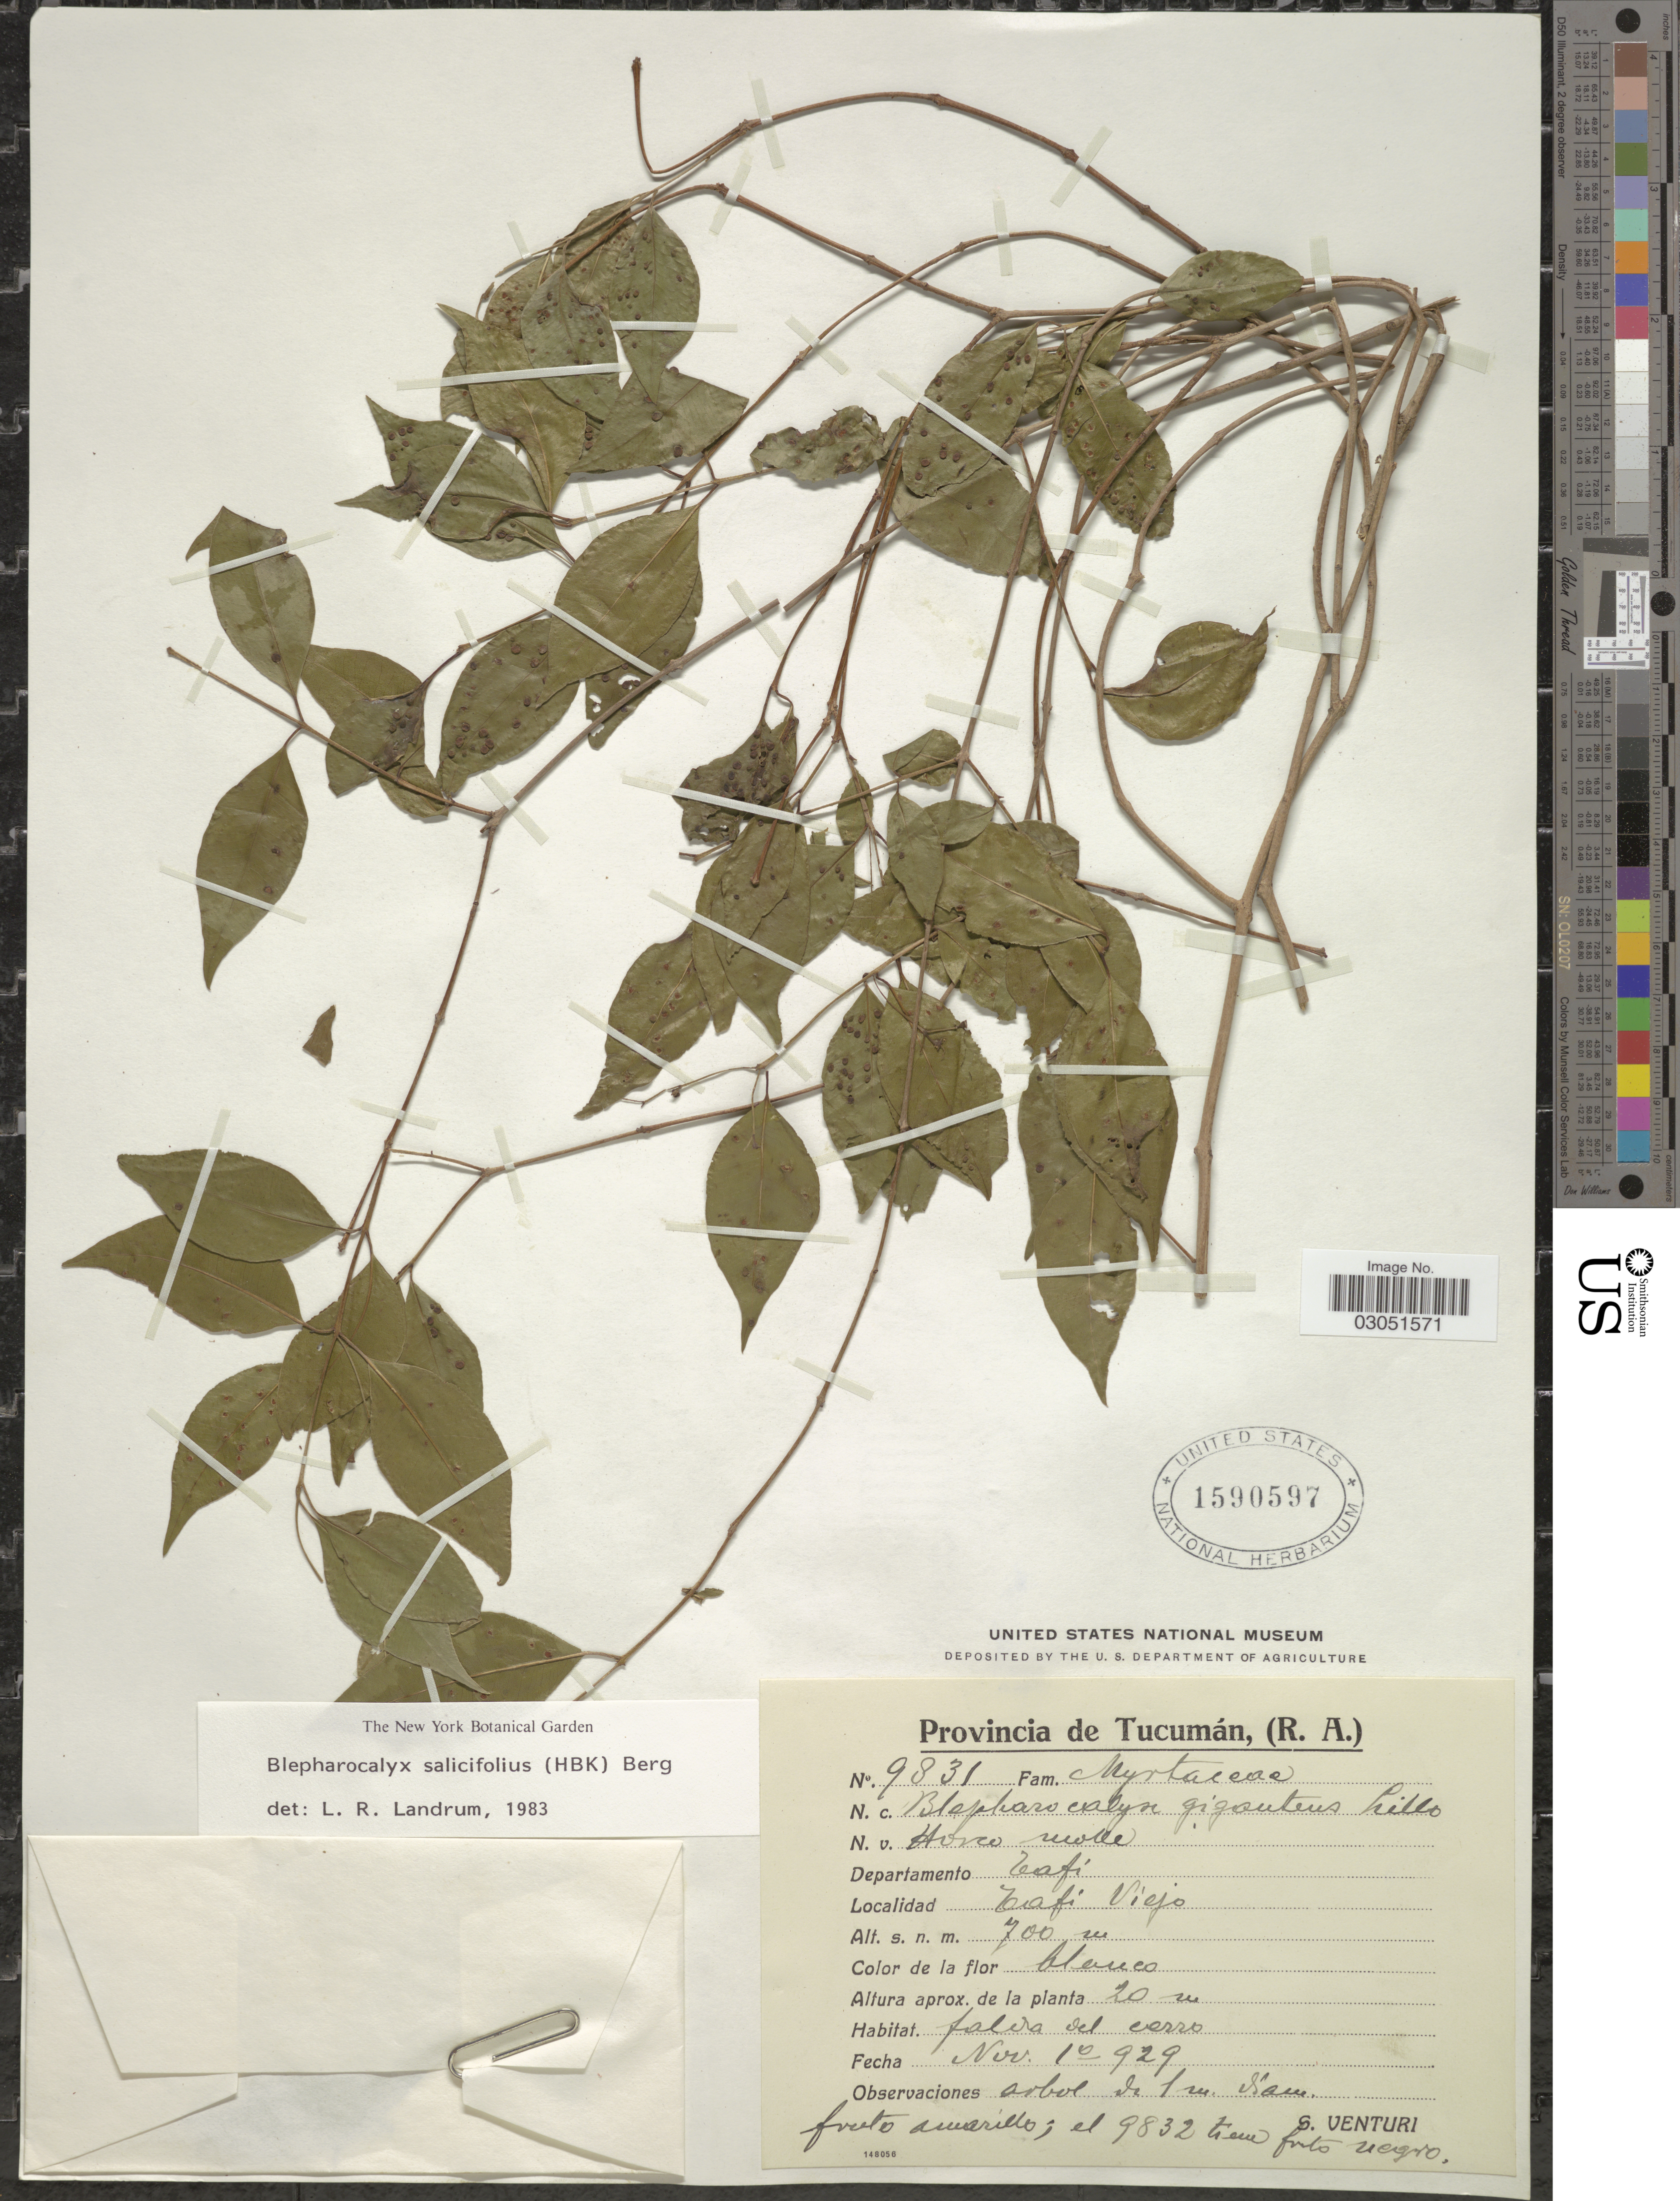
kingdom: Plantae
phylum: Tracheophyta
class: Magnoliopsida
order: Myrtales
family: Myrtaceae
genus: Blepharocalyx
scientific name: Blepharocalyx salicifolius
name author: (Kunth) O. Berg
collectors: S. Venturi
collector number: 9831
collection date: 1929-11-01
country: Argentina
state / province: Tucuman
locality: Departamento Tafi, Tafi Viejo.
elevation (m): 700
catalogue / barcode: US 1590597